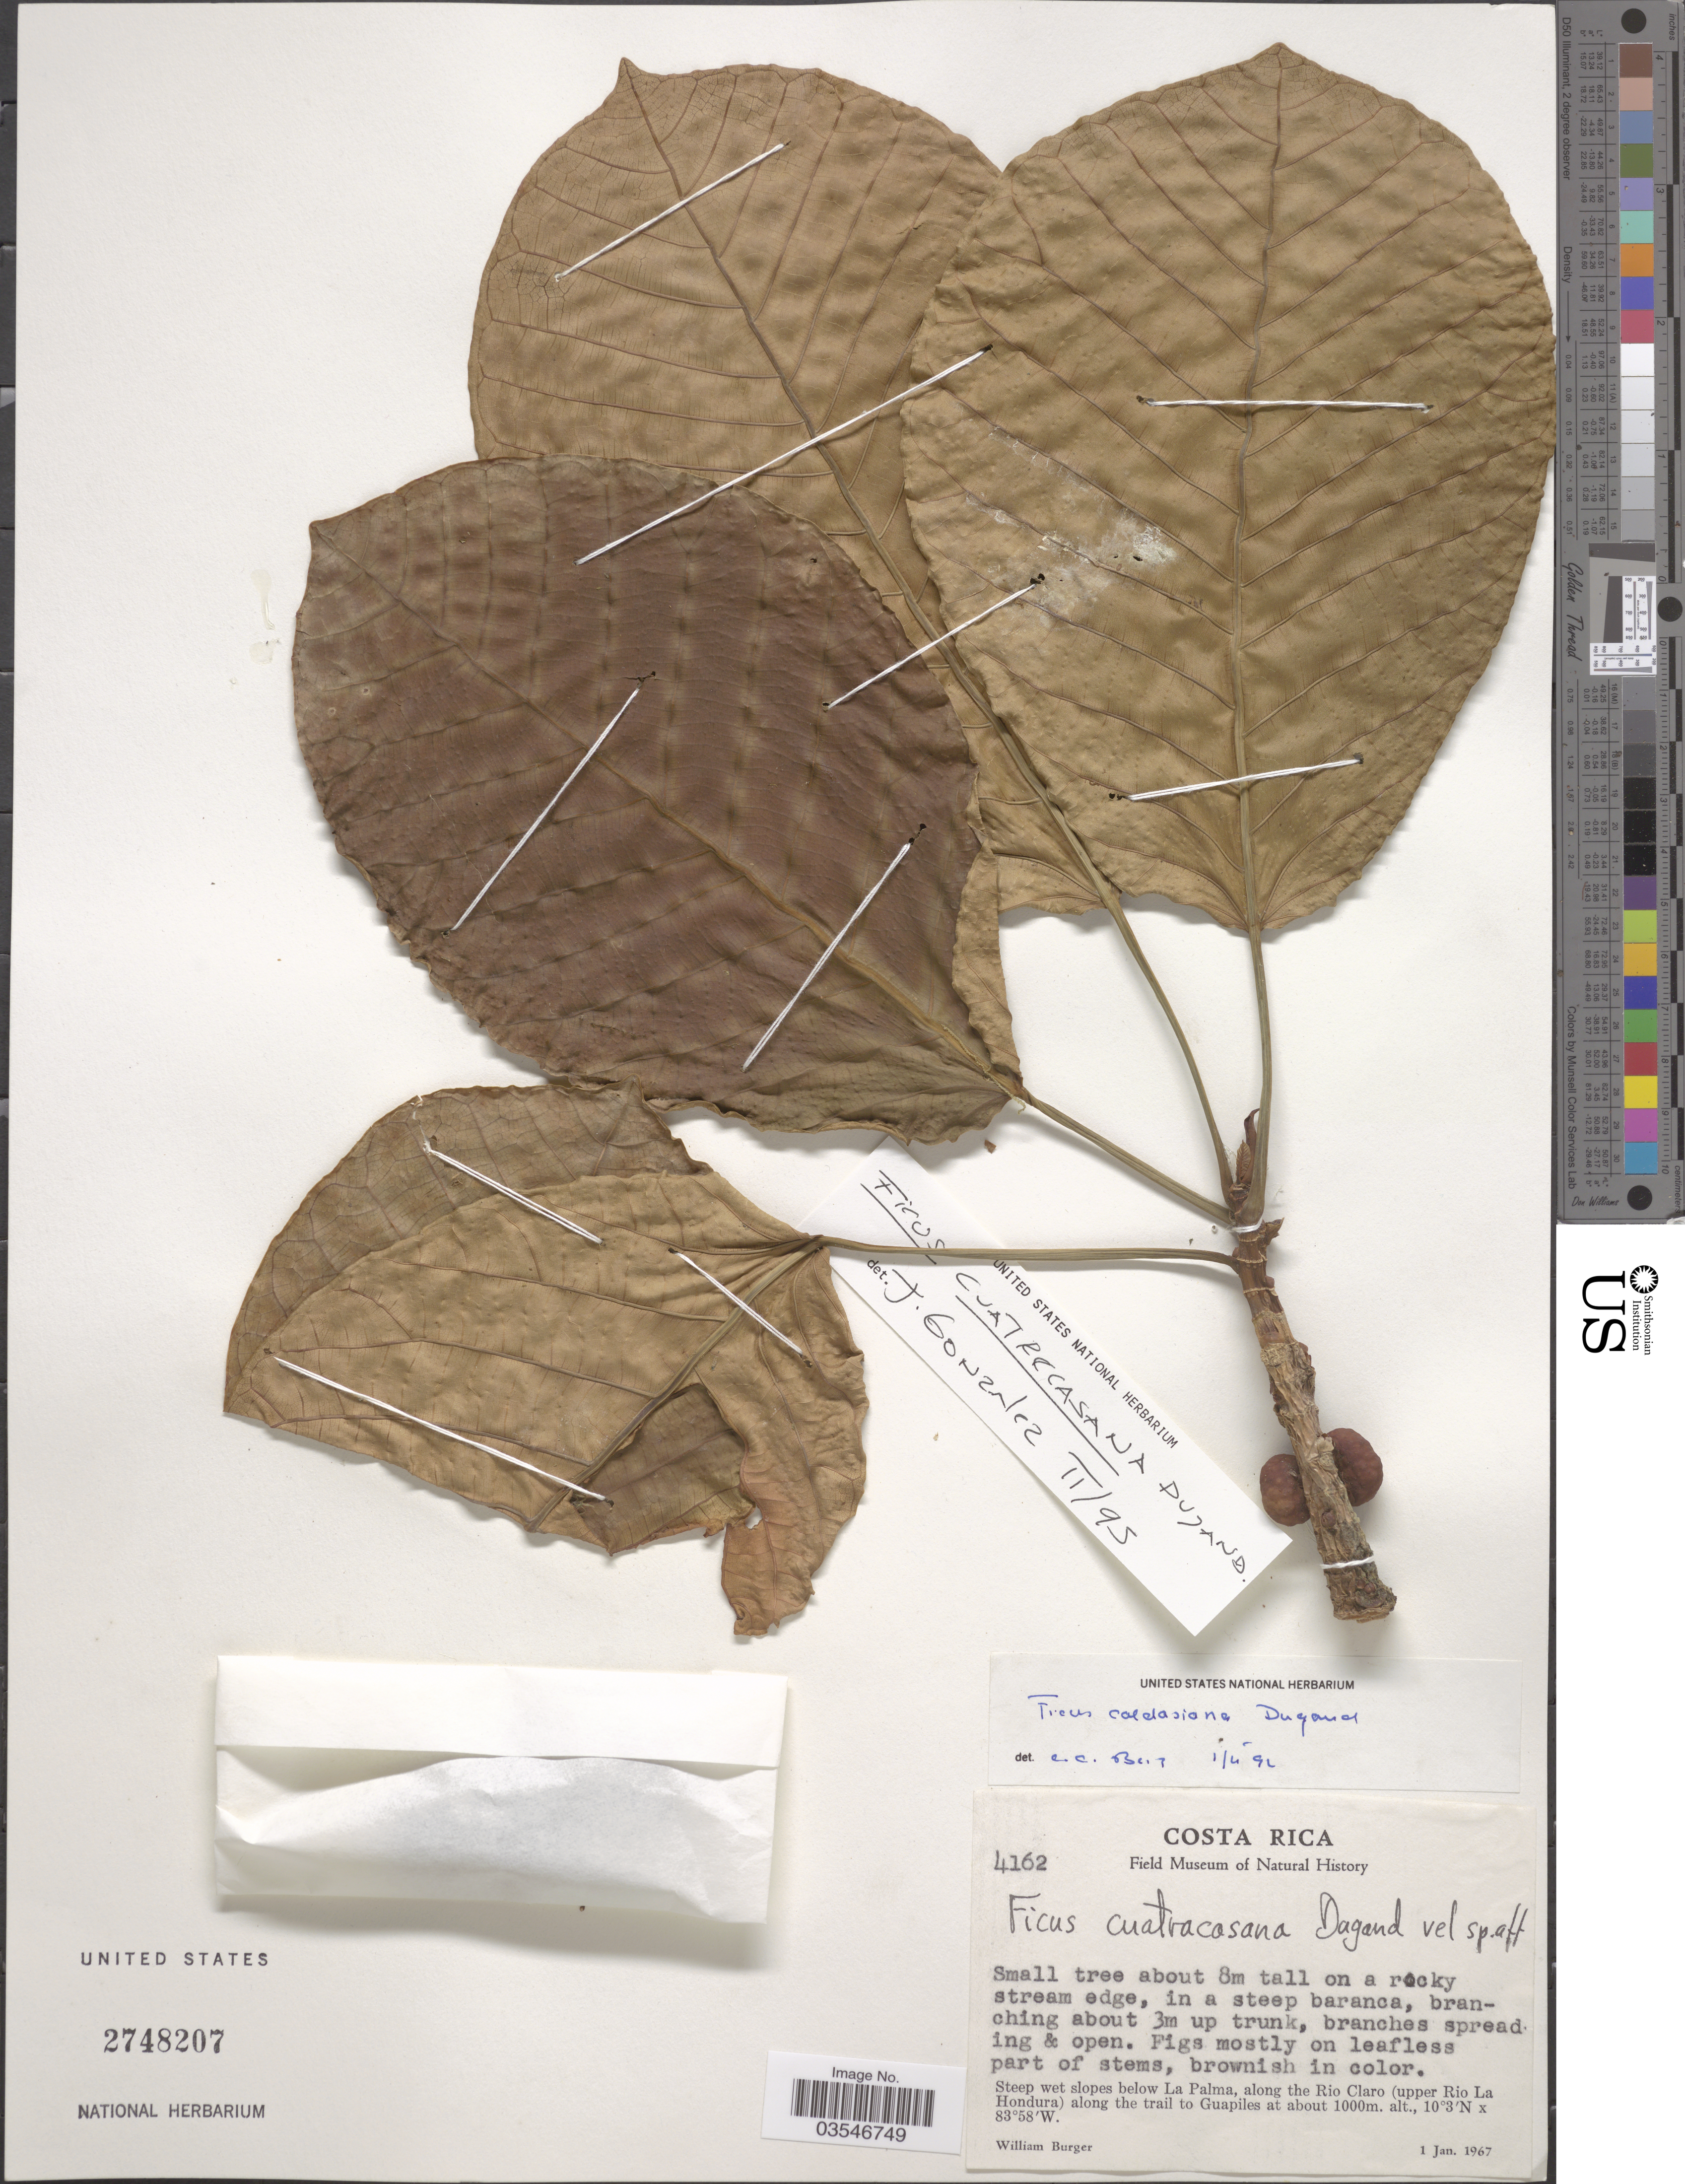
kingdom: Plantae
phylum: Tracheophyta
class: Magnoliopsida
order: Rosales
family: Moraceae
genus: Ficus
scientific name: Ficus caldasiana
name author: Dugand G.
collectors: W. Burger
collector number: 4162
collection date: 1967-01-01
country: Costa Rica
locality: Steep wet slopes below La Palma, along the Rio Claro (upper Rio La Hondura) along the trail to Guapiles.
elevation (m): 1000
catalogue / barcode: US 2748207